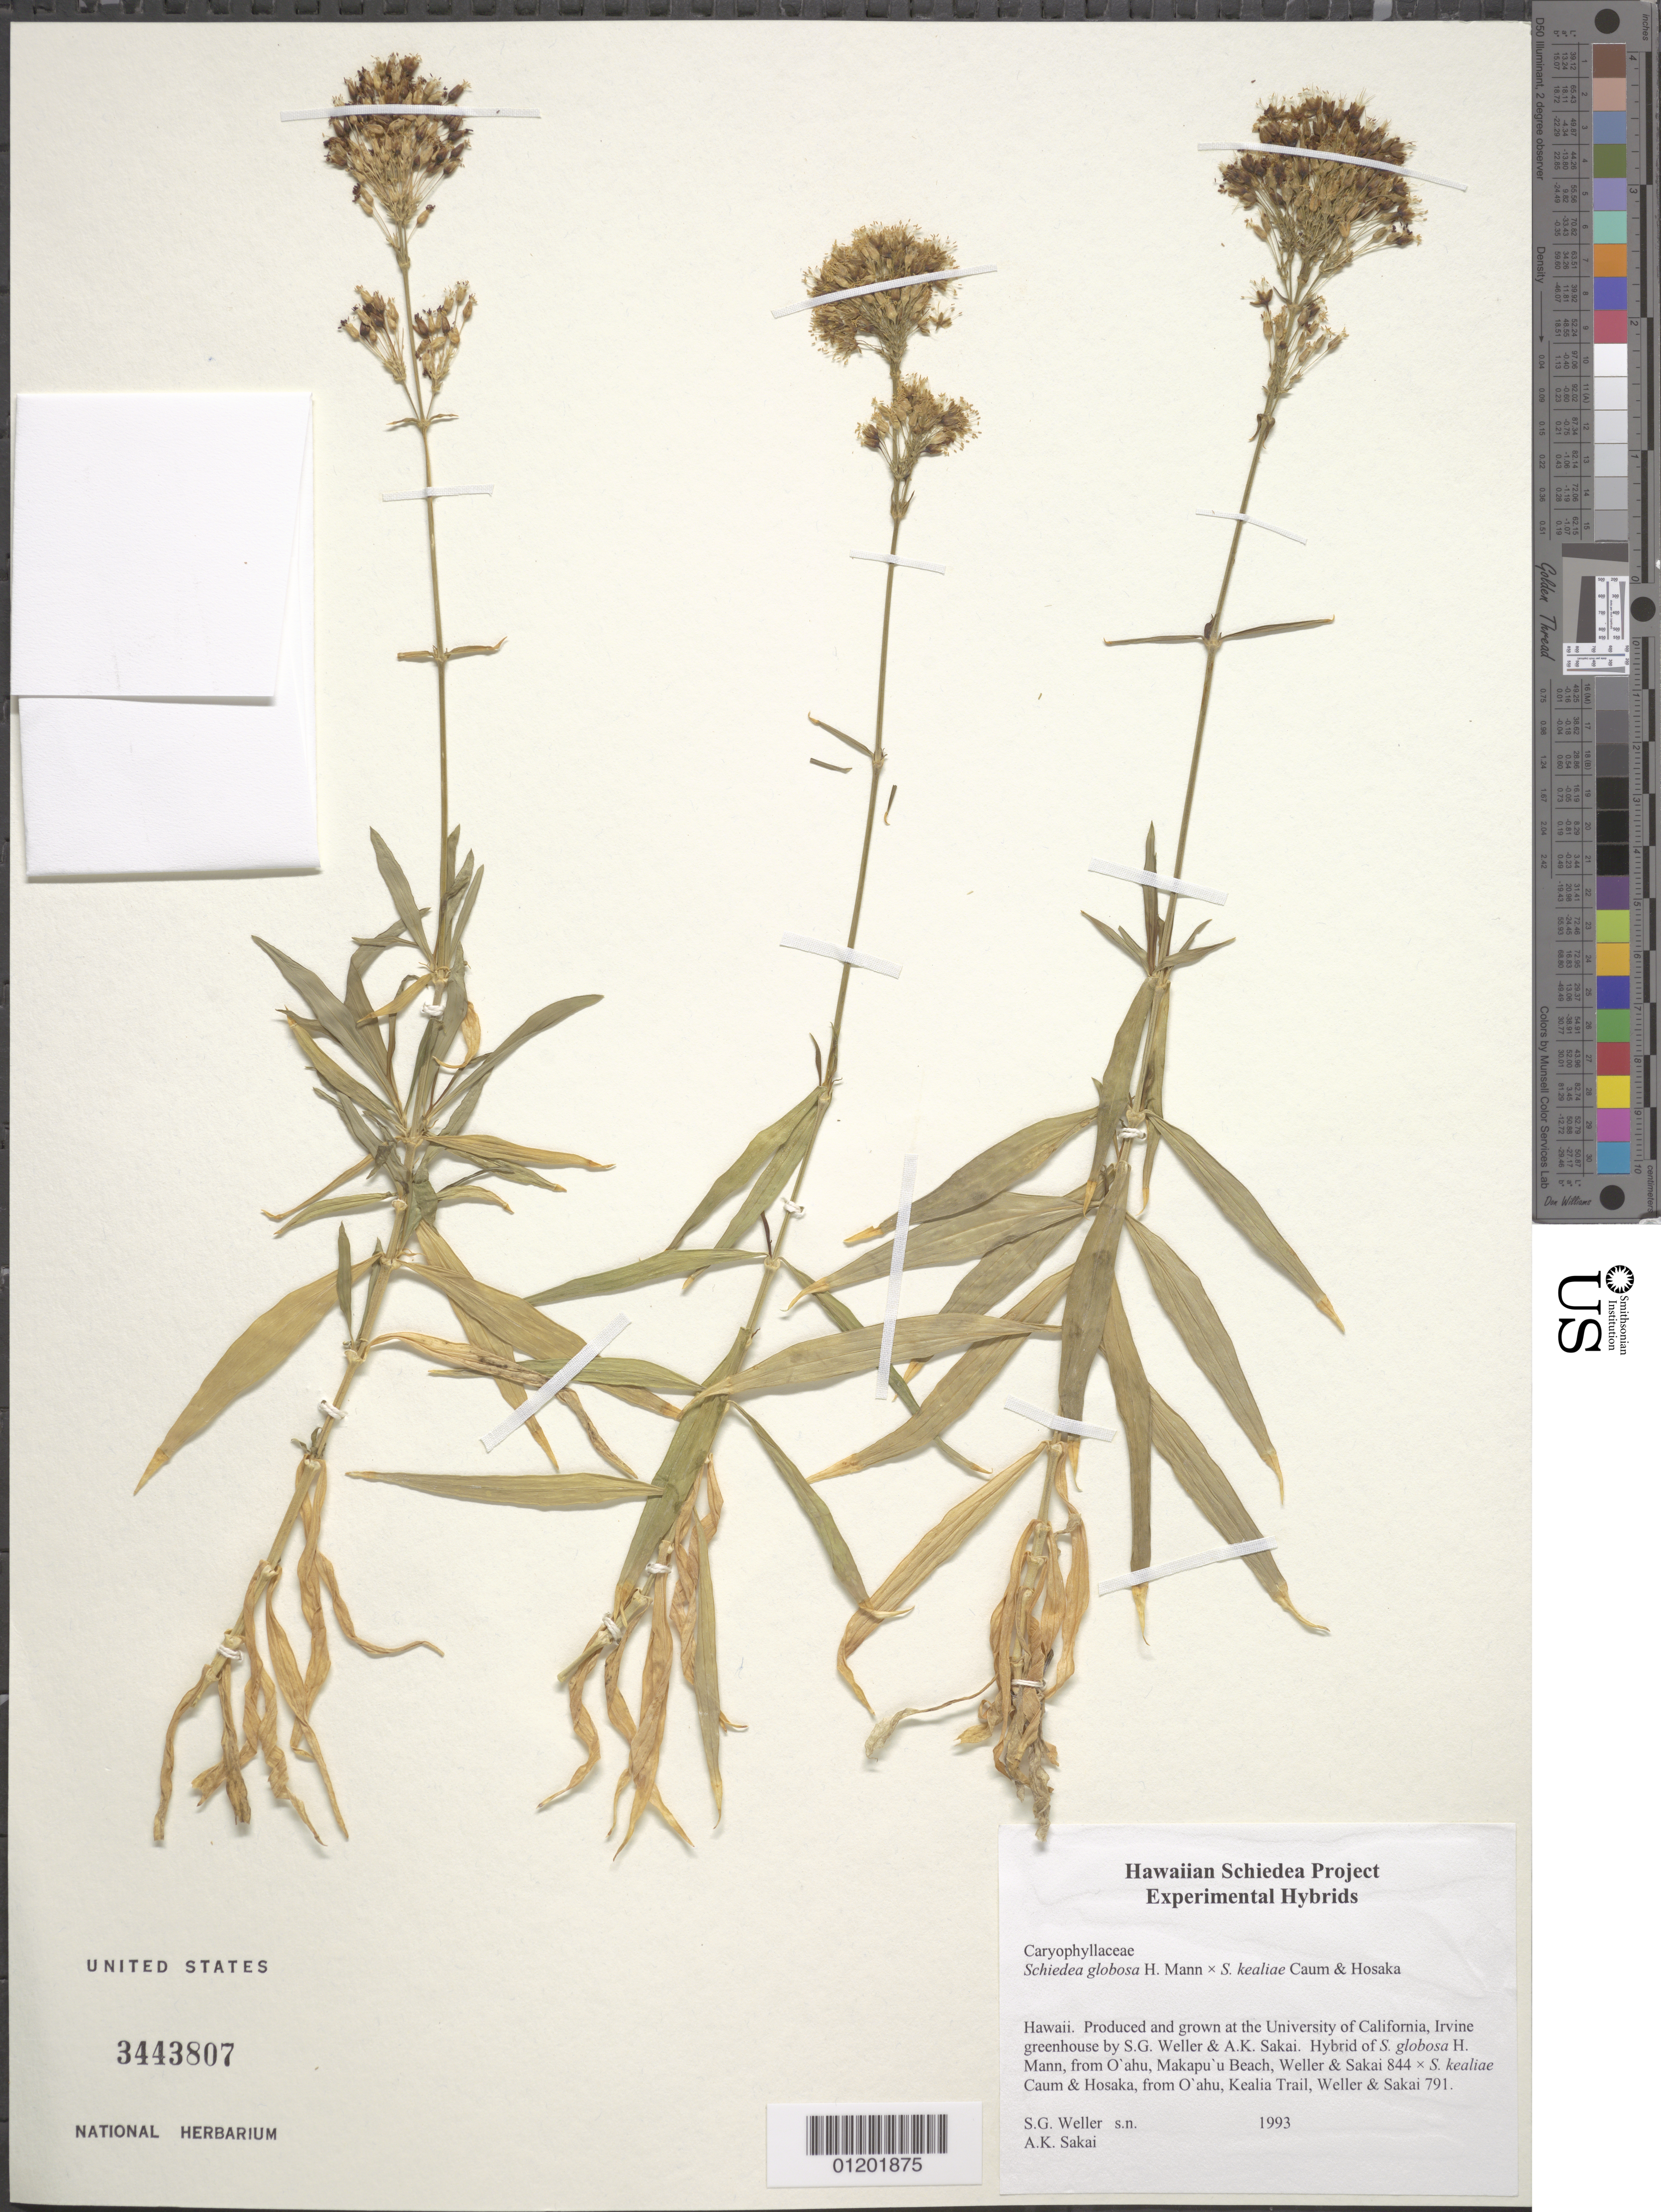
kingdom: Plantae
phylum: Tracheophyta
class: Magnoliopsida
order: Caryophyllales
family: Caryophyllaceae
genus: Schiedea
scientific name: Schiedea globosa x S. kealiae Caum & Hosaka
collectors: S. G. Weller & A. Sakai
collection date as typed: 1993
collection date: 1993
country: United States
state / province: California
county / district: Orange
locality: University of California, Irvine greenhouse.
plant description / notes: Hybrid of S. globosa H. Mann [from O'ahu, Makapu'u Beach, Weller & Sakai 844] × S. kealiae Caum & Hosaka [from O'ahu, Kealia Trail, Weller & Sakai 791].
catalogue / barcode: US 3443807